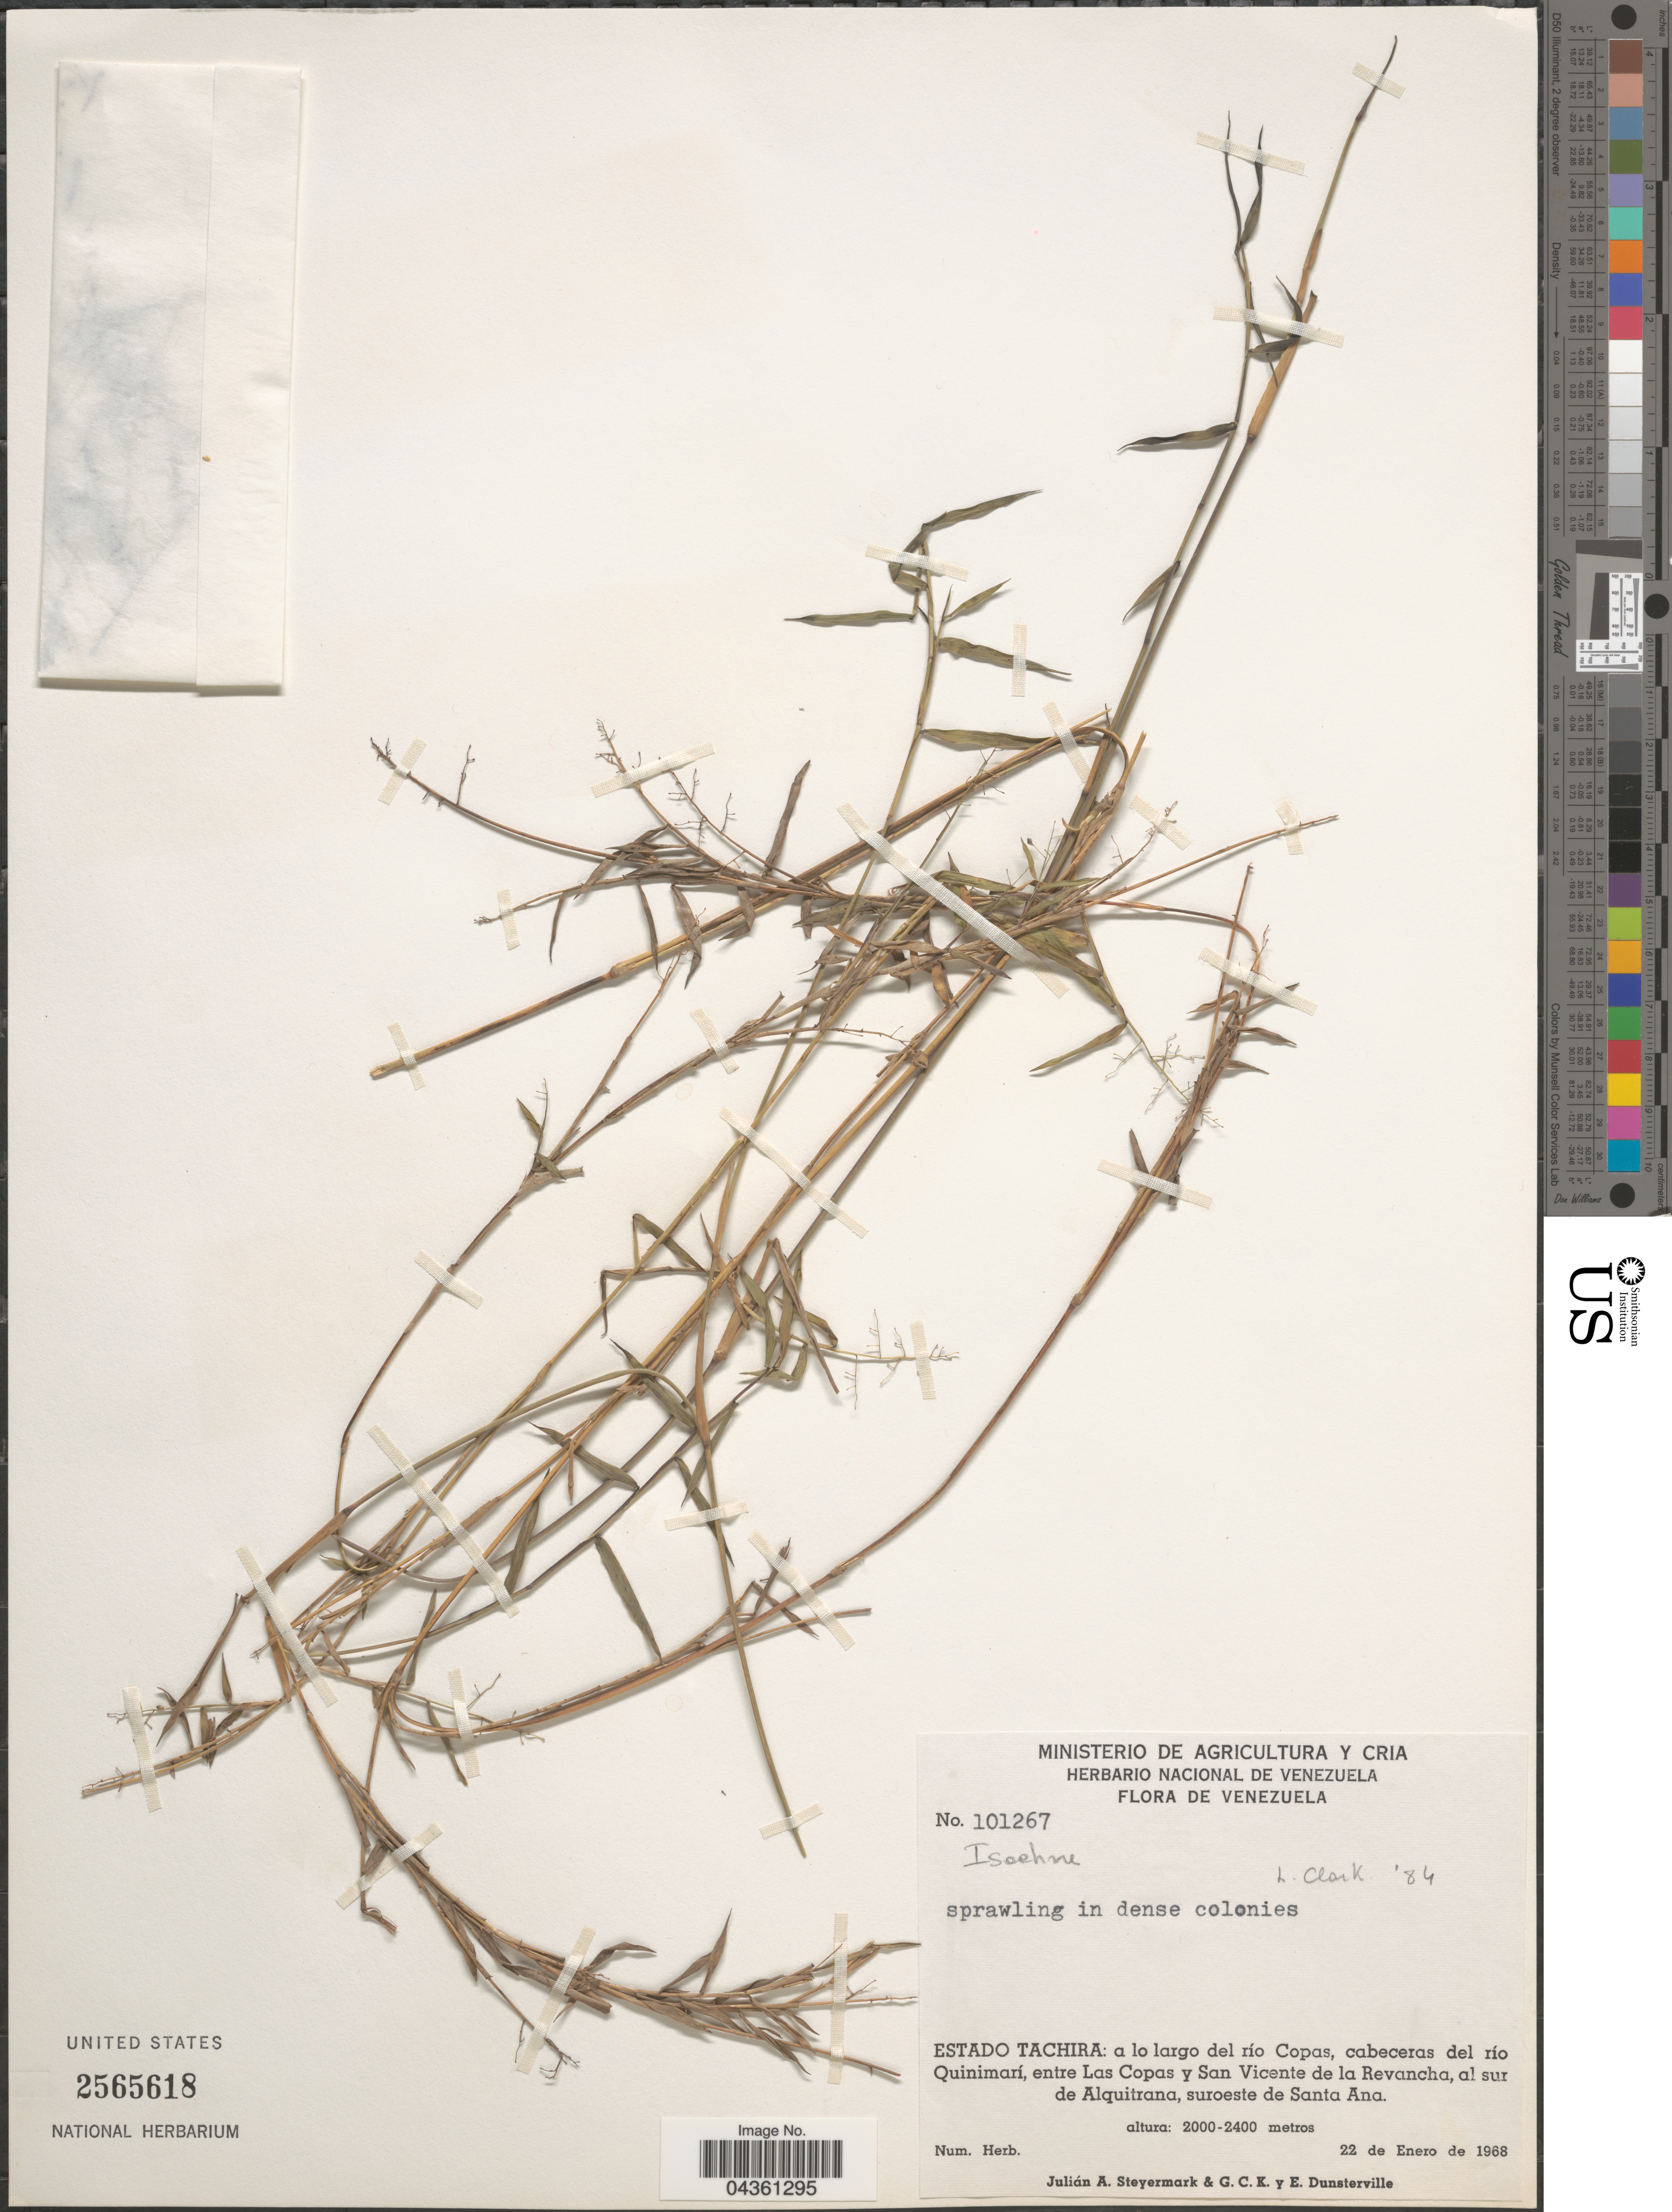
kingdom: Plantae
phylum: Tracheophyta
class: Liliopsida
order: Poales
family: Poaceae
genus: Isachne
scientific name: Isachne rigens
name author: (Sw.) Trin.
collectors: J. Steyermark, G. C. K. Dunsterville & E. Dunsterville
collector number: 101267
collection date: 1968-01-22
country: Venezuela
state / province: Tachira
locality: A lo largo del río Copas, cabeceras del río Quinimarí, entre Las Copas y San Vicente de la Revancha, al sur de Alquitrana, suroeste de Santa Ana.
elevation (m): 2000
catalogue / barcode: US 2565618